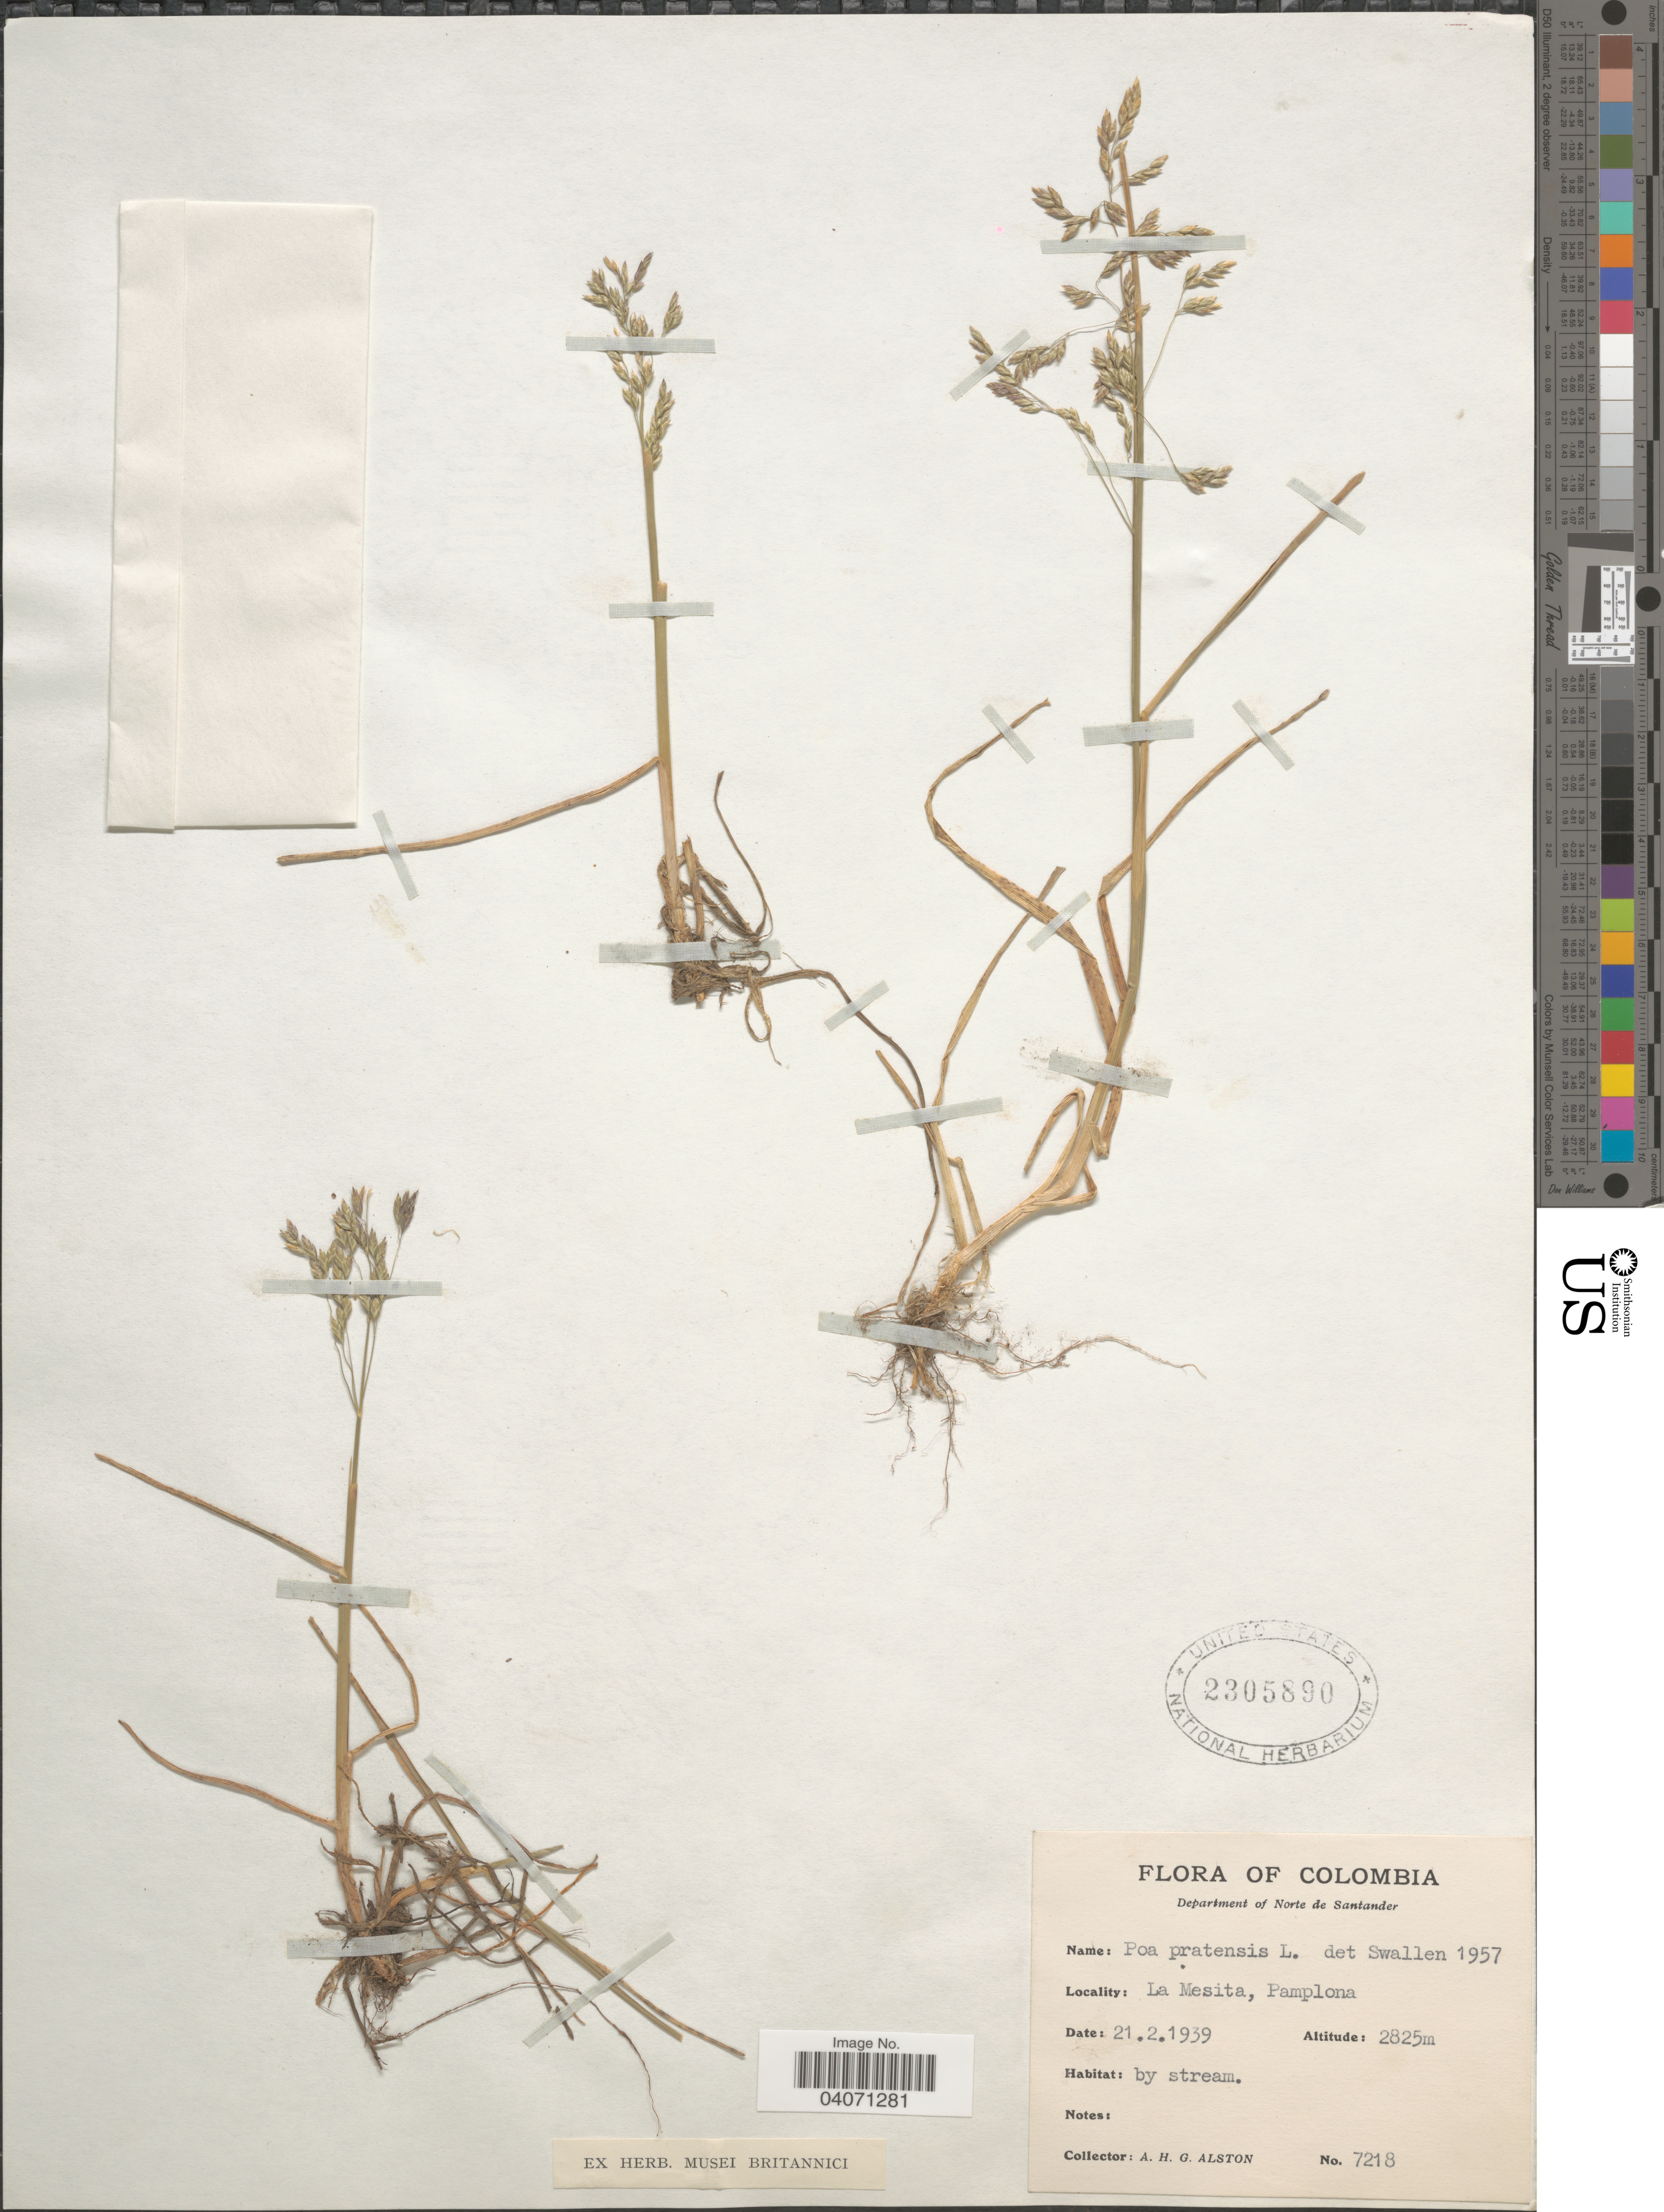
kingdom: Plantae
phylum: Tracheophyta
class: Liliopsida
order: Poales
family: Poaceae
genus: Poa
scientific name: Poa pratensis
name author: L.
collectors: A. H. Alston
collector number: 7218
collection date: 1939-02-21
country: Colombia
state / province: Norte de Santander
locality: Department of Norte de Santander. La Mesita, Pamplona.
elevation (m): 2825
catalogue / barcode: US 2305890